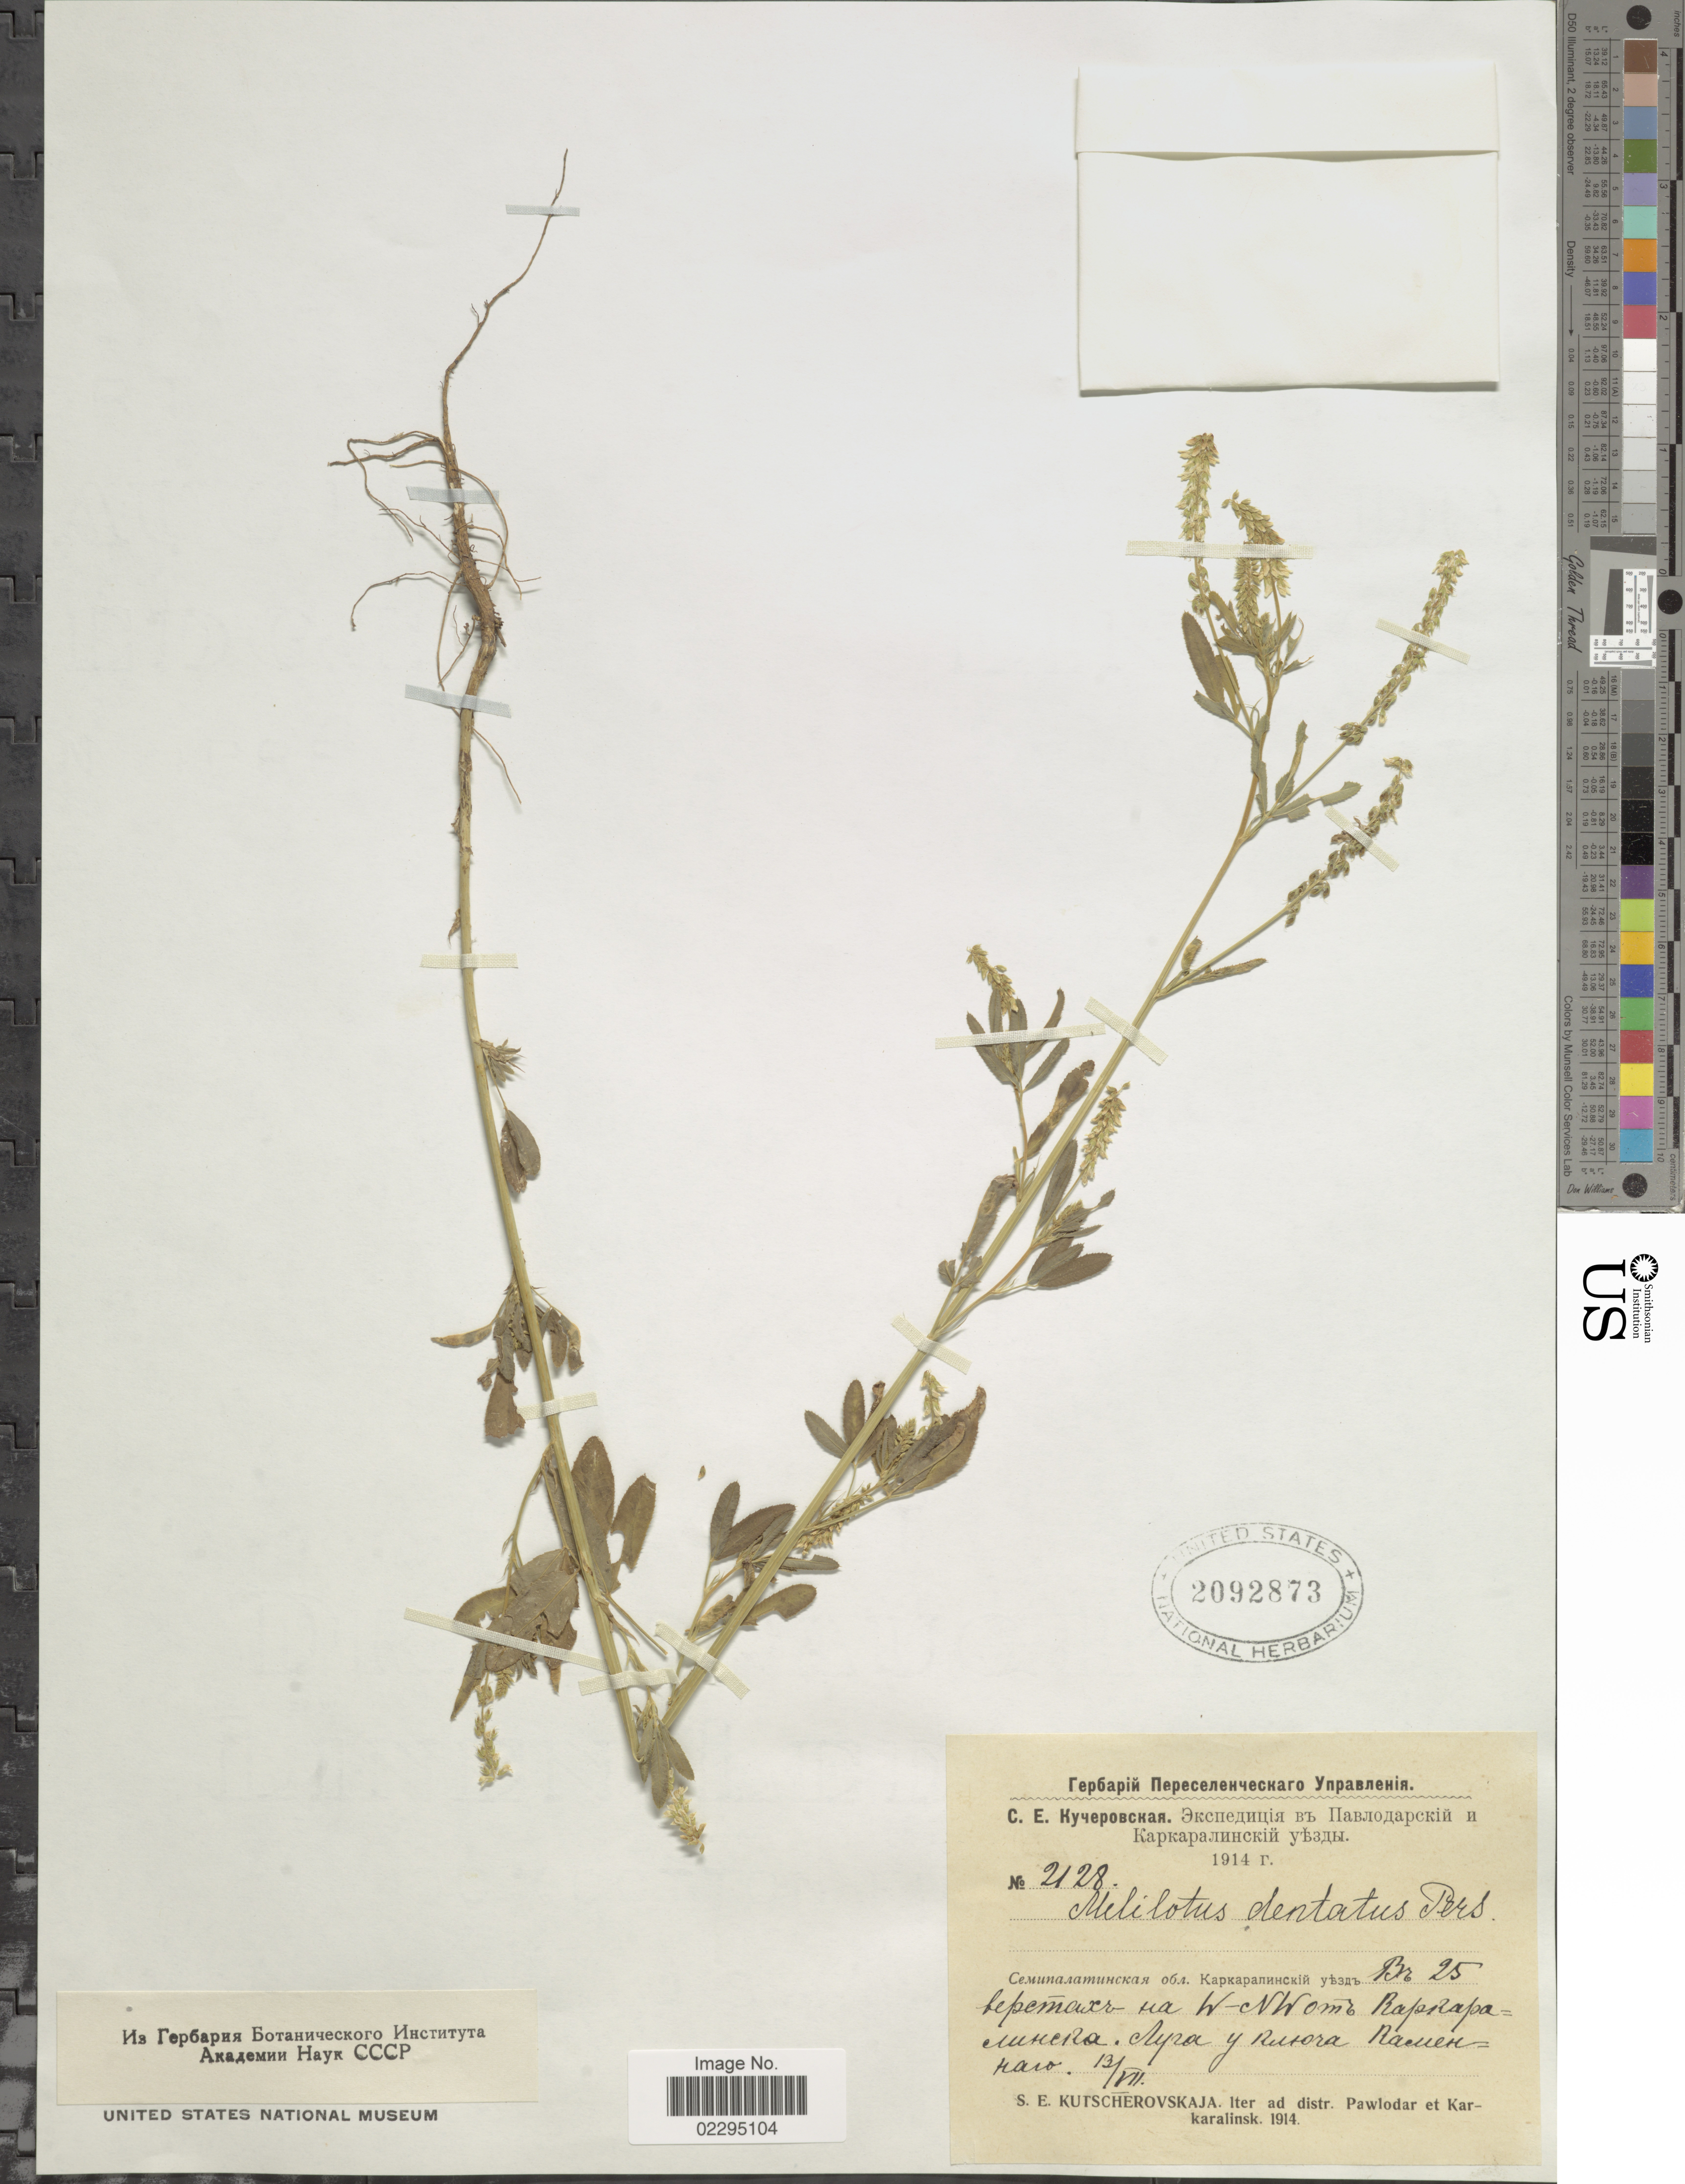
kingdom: Plantae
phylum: Tracheophyta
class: Magnoliopsida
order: Fabales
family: Fabaceae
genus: Melilotus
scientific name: Melilotus dentatus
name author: (Waldst. & Kit.) Pers.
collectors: S. Kutscherovskaja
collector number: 2128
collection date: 1914-07-13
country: Kazakhstan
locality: X. Iter ad distr . Pawlodar et Karkaralinsk.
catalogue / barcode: US 2092873